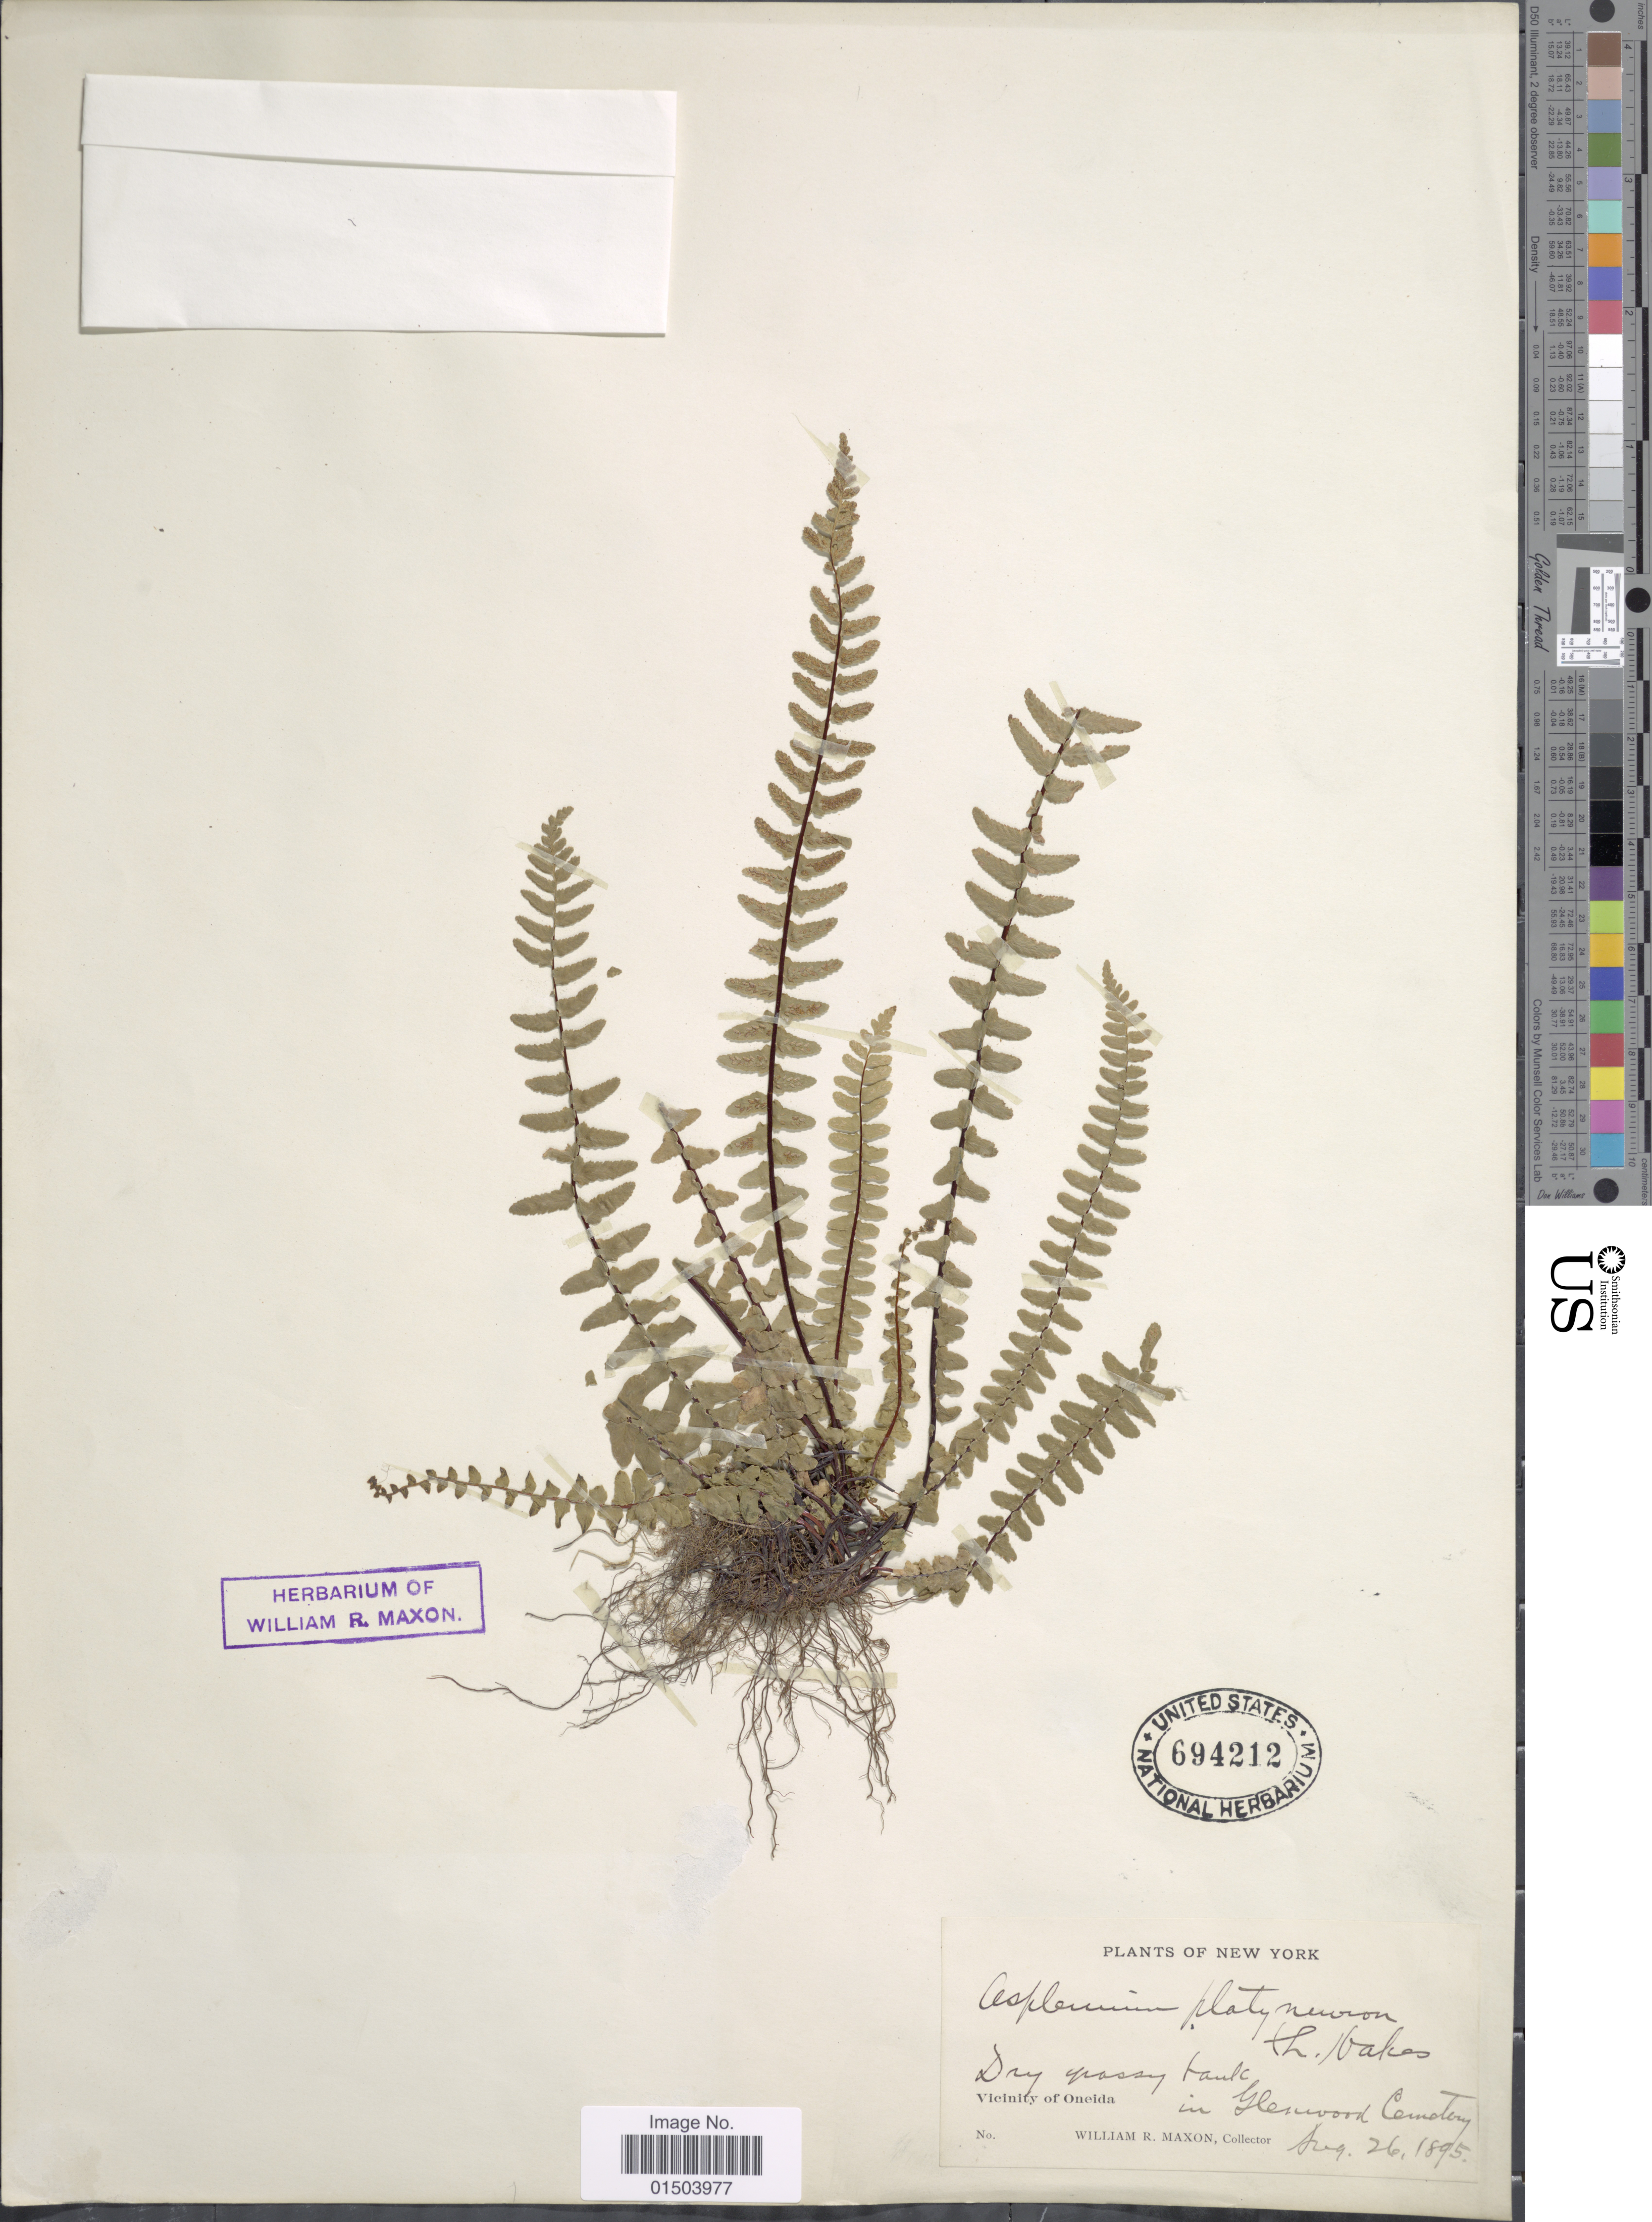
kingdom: Plantae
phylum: Tracheophyta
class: Polypodiopsida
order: Polypodiales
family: Aspleniaceae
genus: Asplenium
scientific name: Asplenium platyneuron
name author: (L.) Britton, Stearns & Poggenb.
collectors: W. R. Maxon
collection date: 1895-08-26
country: United States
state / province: New York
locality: Vicinity of Oneida in Glenwood Cemetery.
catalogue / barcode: US 694212